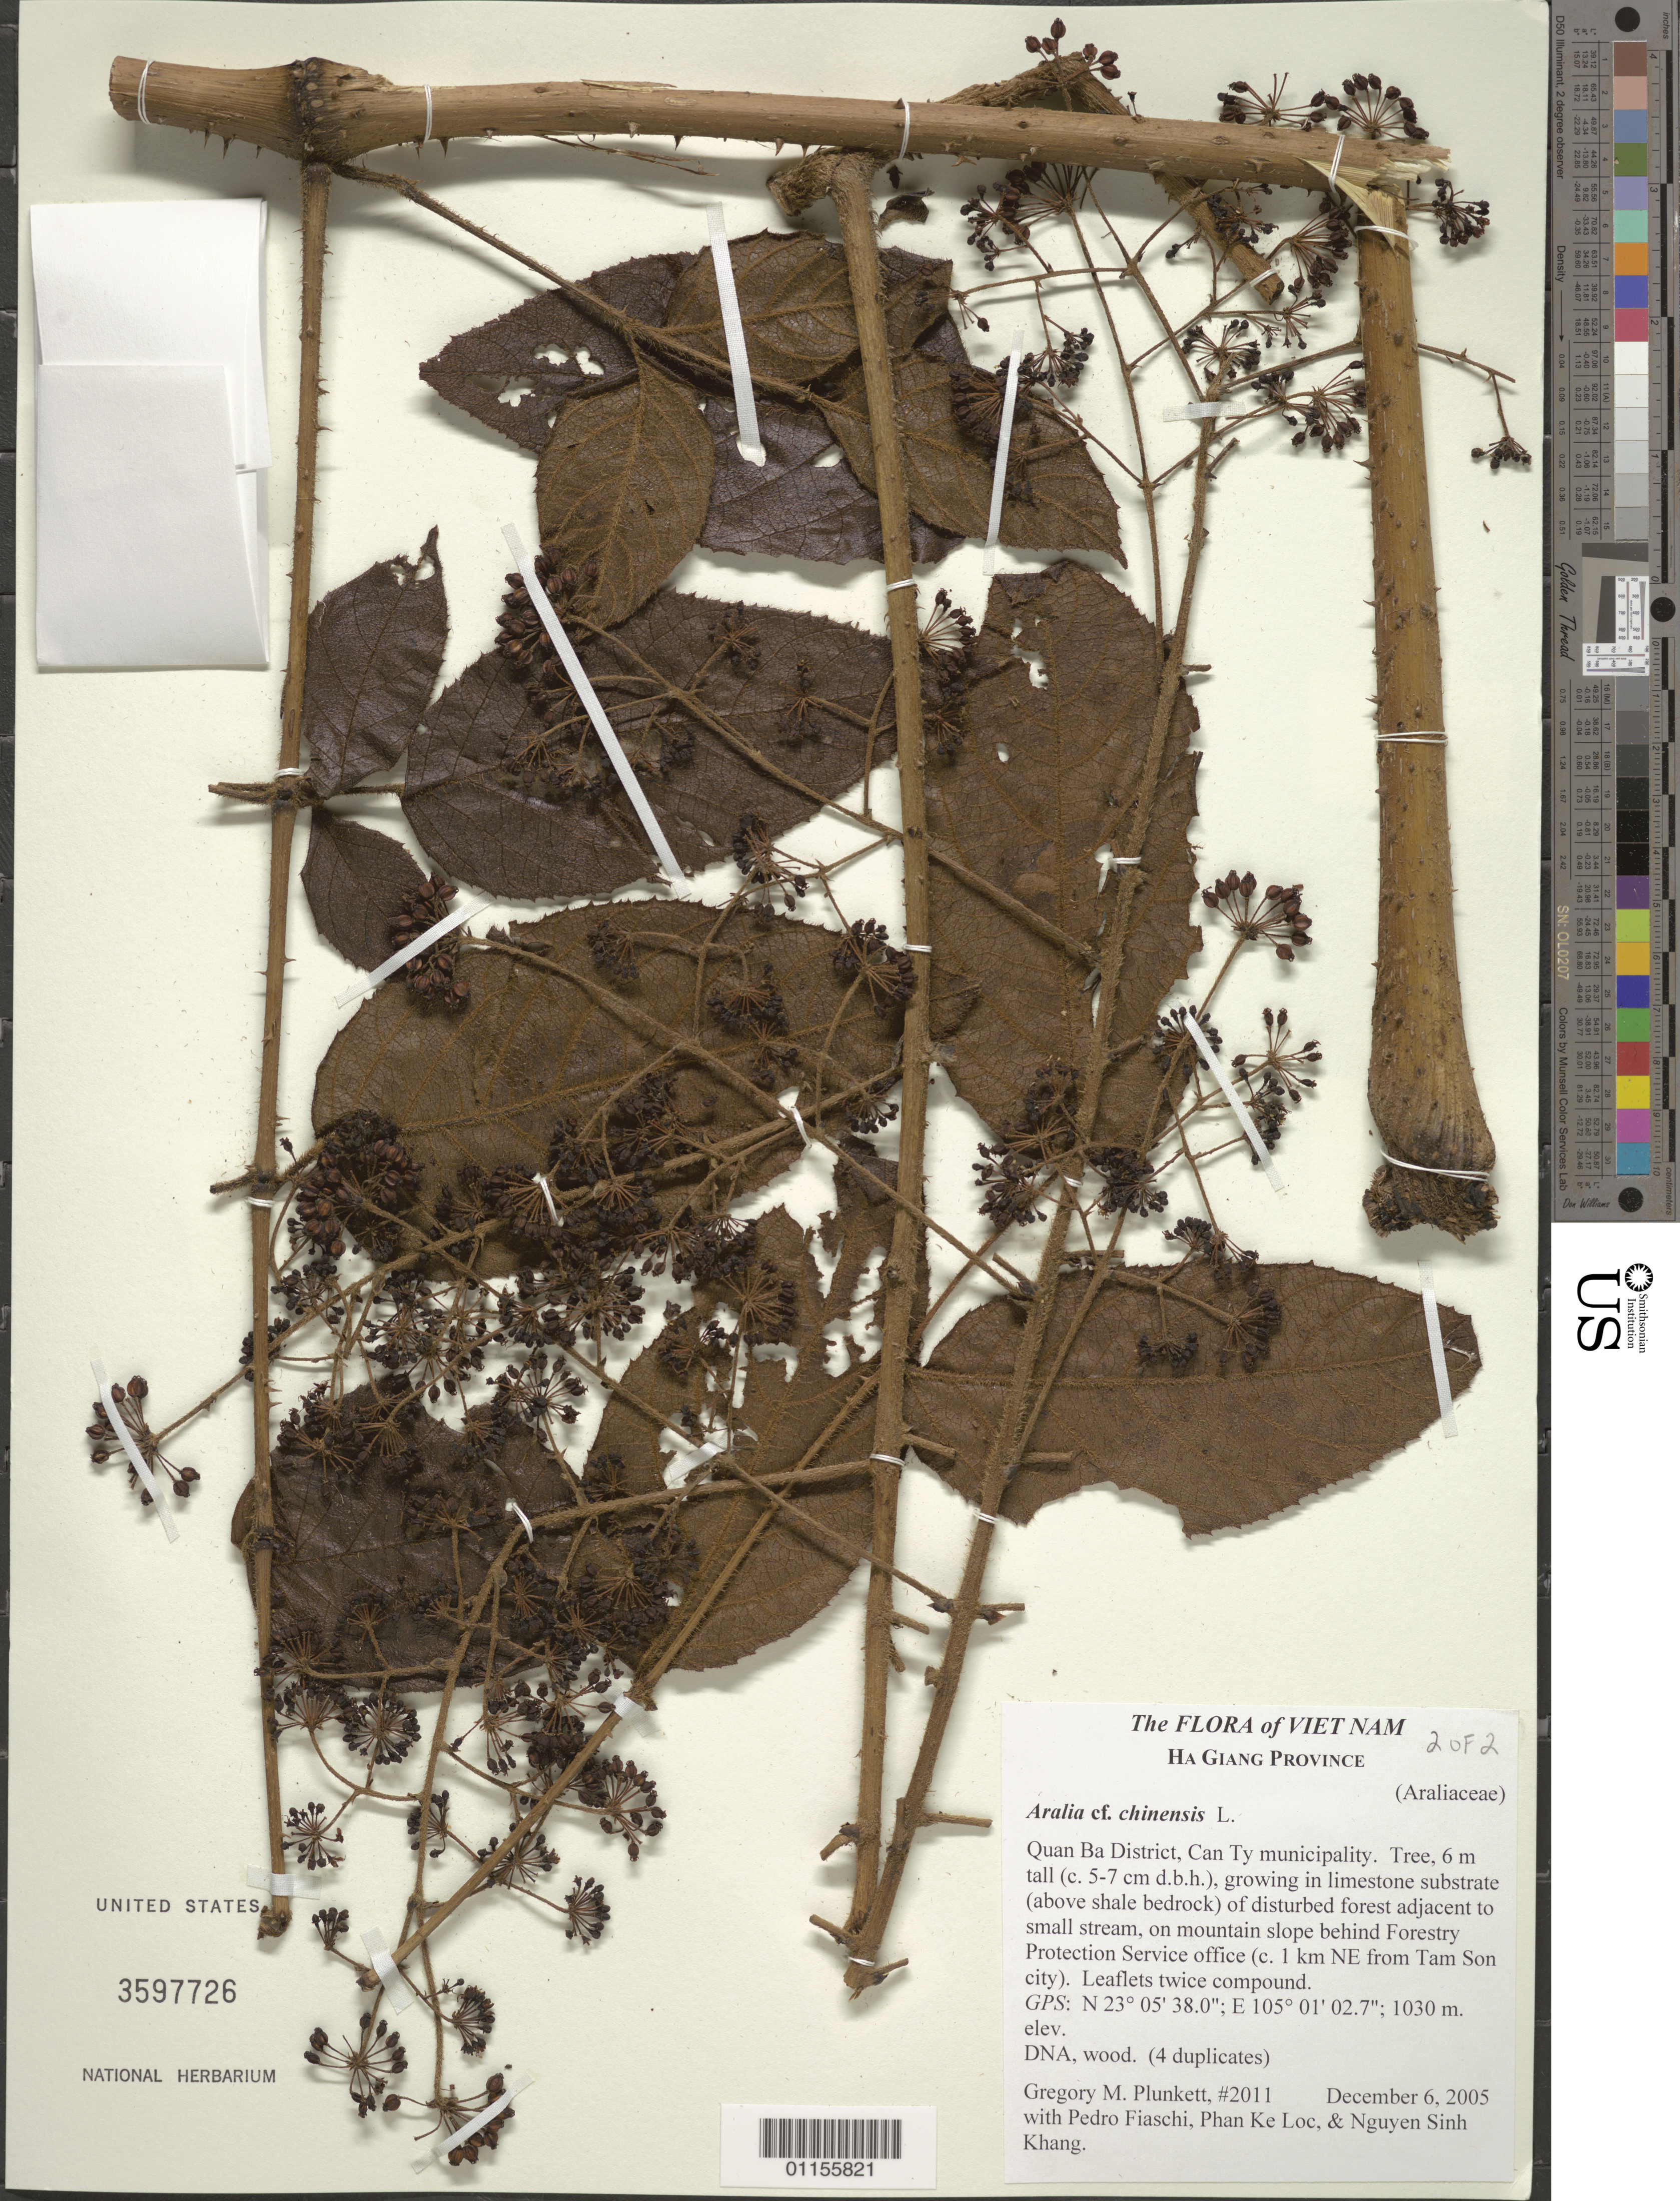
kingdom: Plantae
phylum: Tracheophyta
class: Magnoliopsida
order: Apiales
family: Araliaceae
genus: Aralia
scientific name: Aralia cf. chinensis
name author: L.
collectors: G. M. Plunkett, P. Fiaschi, P. K. Lôc & N. Khang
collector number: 2011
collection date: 2005-12-06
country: Vietnam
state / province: Hà Giang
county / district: Quang Ba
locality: Can Ty municipality. Bihind Foresty Protection Service office.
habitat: Tree growing in limestone substrate of disturbed forest adjacent to small stream, on mountain slope.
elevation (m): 1030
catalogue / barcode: US 3597726